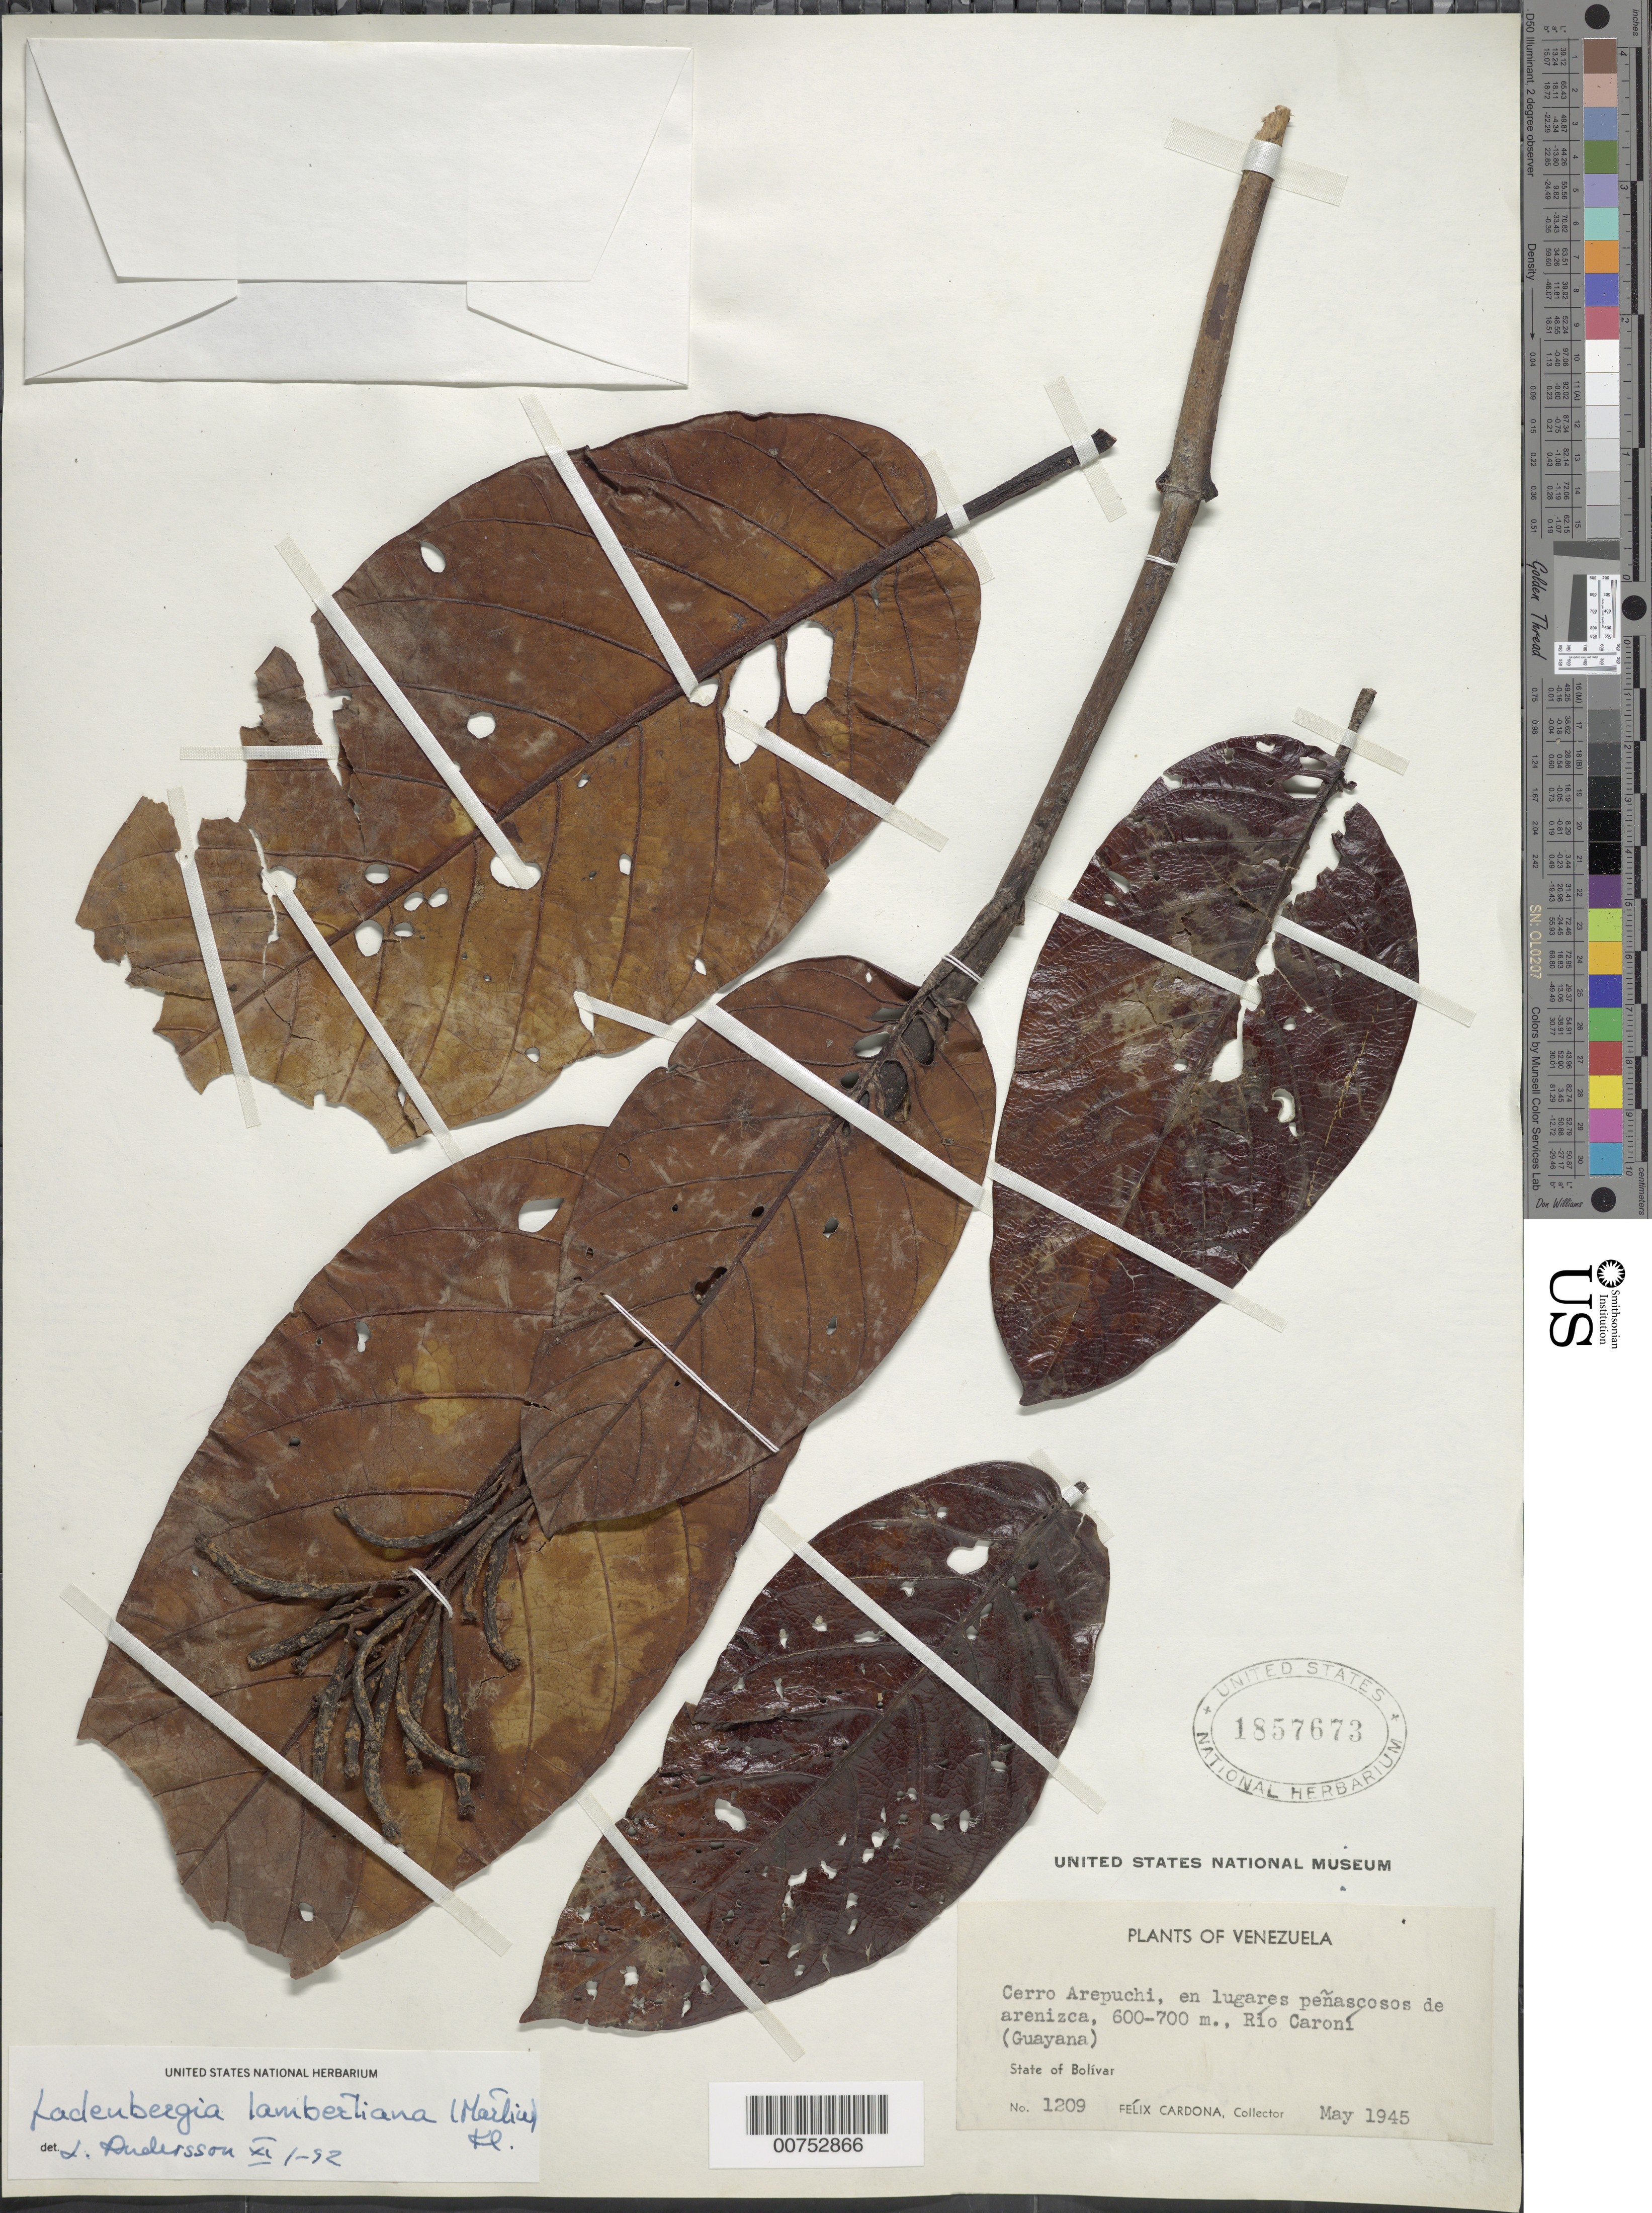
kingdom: Plantae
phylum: Tracheophyta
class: Magnoliopsida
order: Gentianales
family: Rubiaceae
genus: Ladenbergia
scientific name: Ladenbergia lambertiana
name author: (A. Braun ex Mart.) Klotzsch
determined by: Andersson, [Bengt] Lennart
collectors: F. Cardona Puig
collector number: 1209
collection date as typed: May-45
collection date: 1945-05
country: Venezuela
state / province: Bolívar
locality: Río Caroní, Cerro Arepuchi (Guayana)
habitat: Lugares penascosos de arenizca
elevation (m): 600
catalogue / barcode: US 1857673